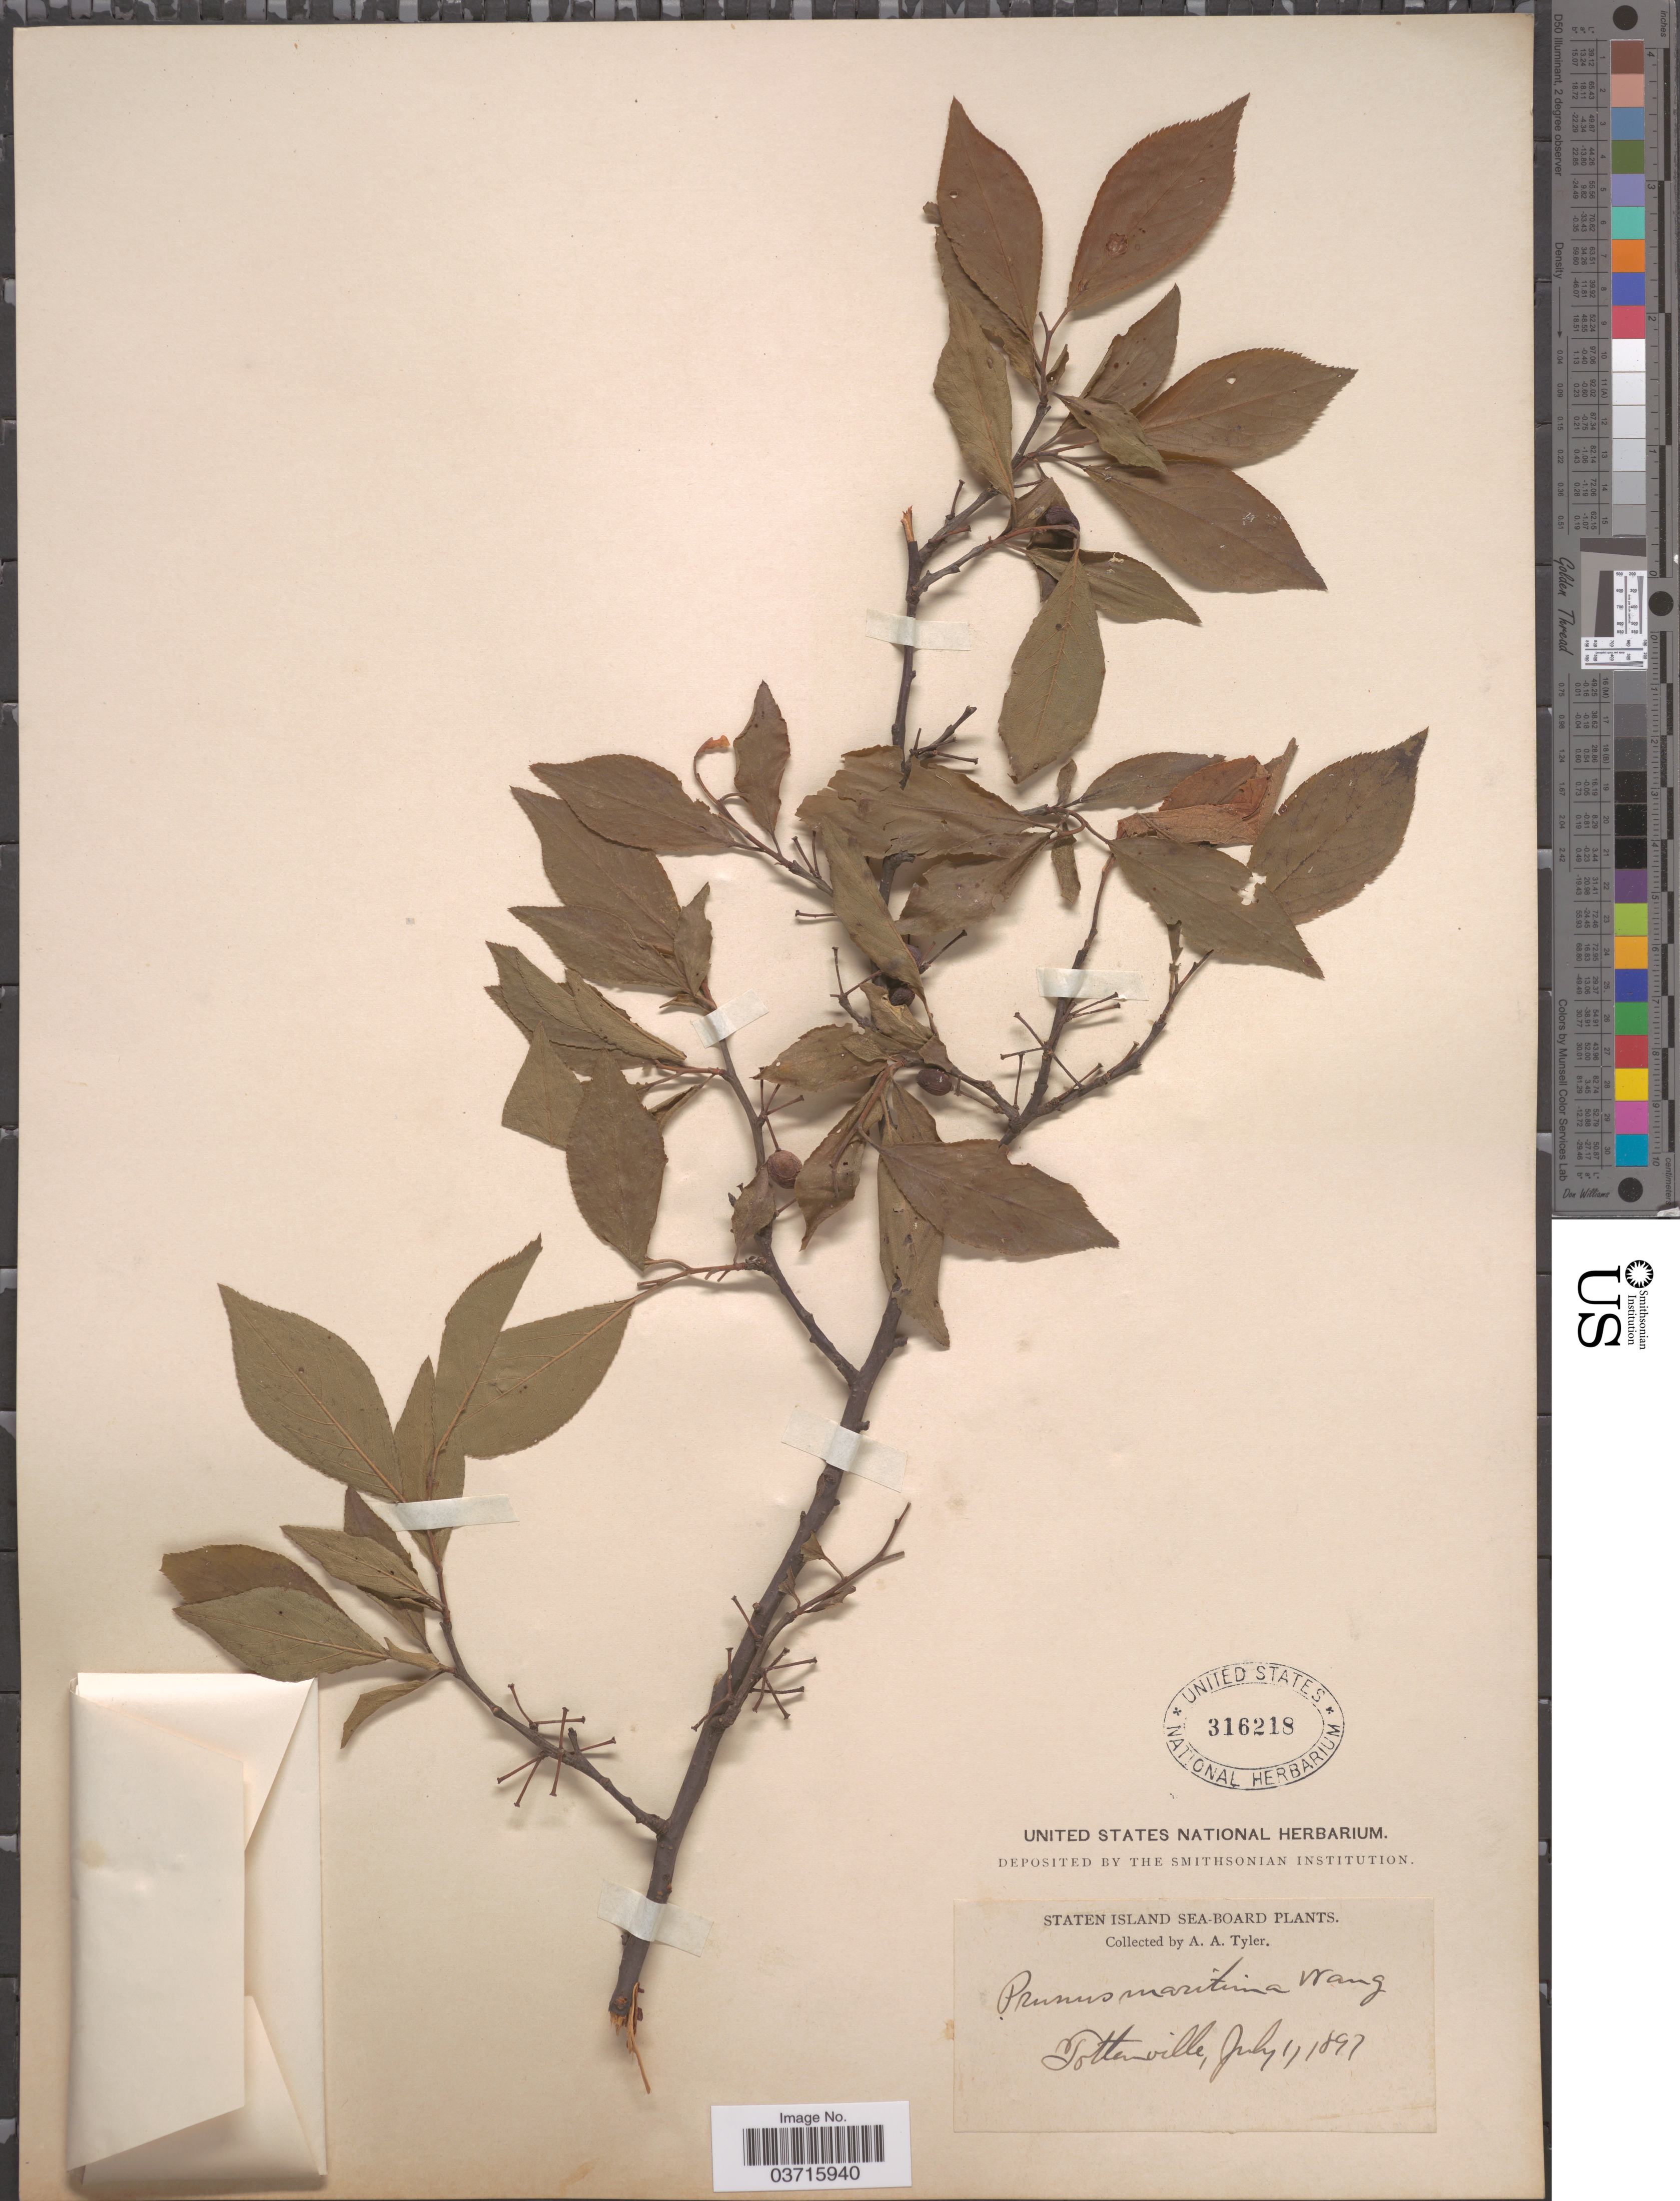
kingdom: Plantae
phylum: Tracheophyta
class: Magnoliopsida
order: Rosales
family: Rosaceae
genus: Prunus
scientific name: Prunus maritima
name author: Marshall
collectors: A. Tyler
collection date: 1897-07-01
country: United States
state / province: New York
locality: Staten Island Sea-board. Tottenville.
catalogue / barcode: US 316218